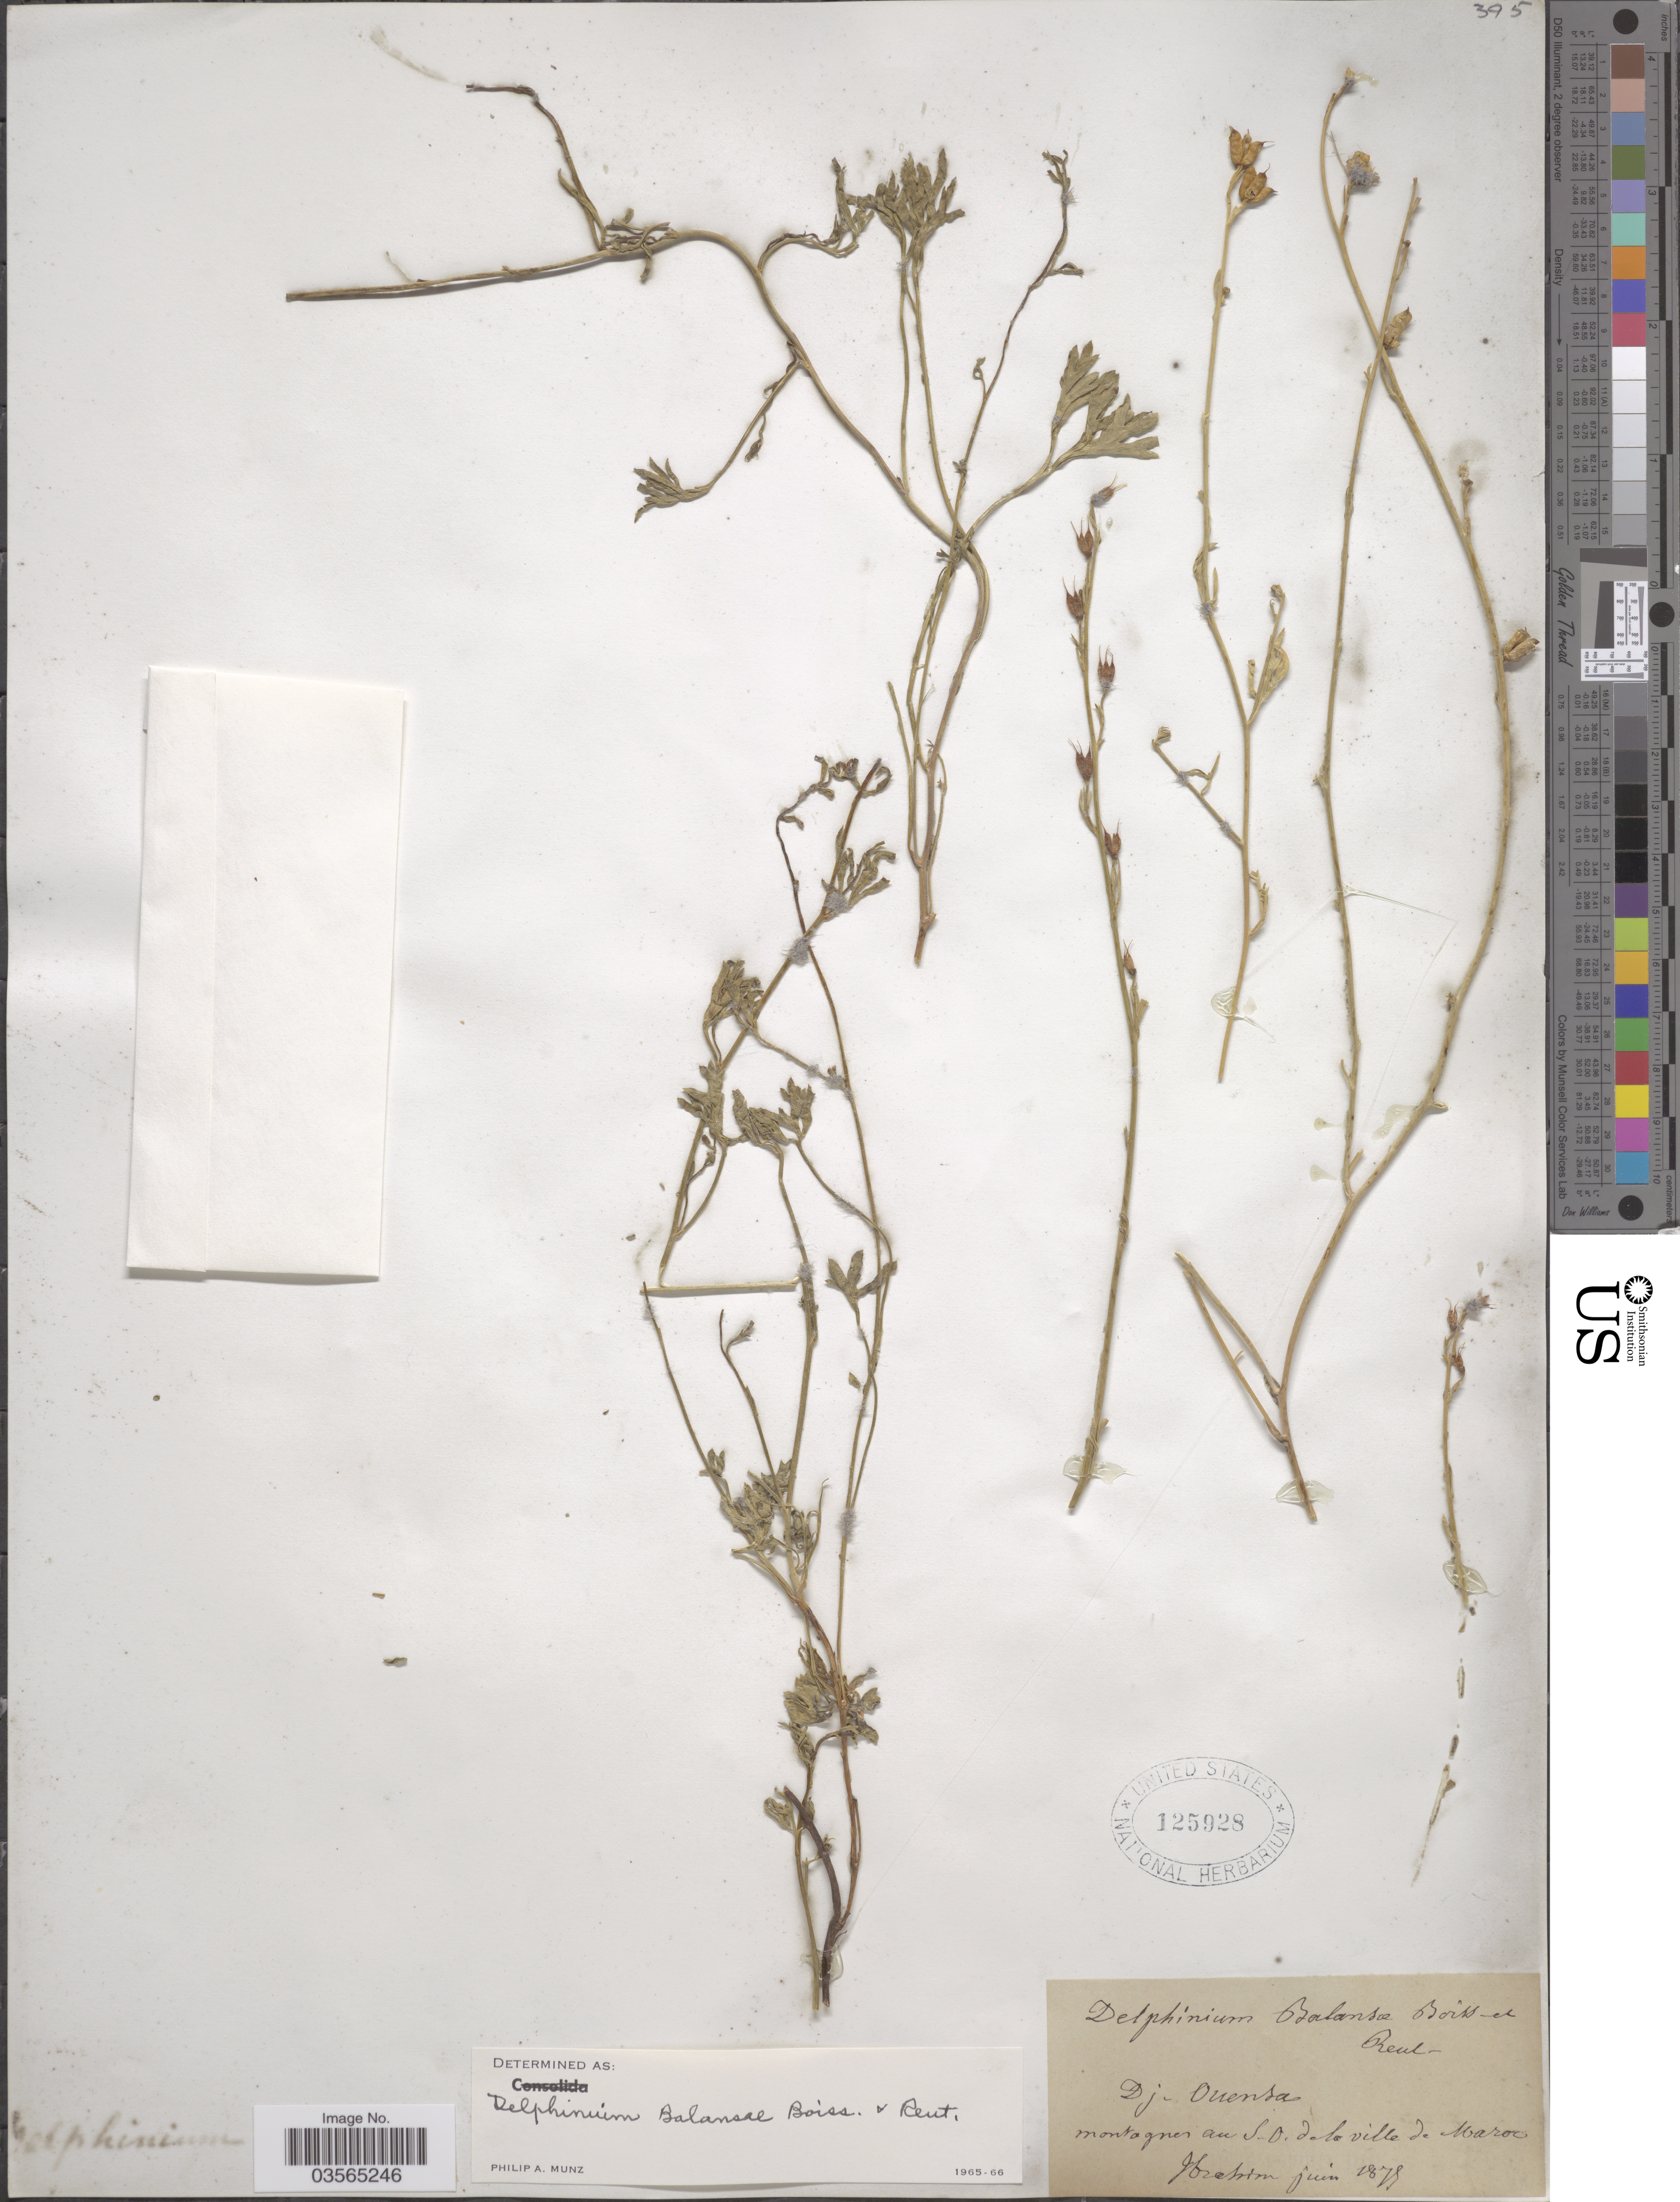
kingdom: Plantae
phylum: Tracheophyta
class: Magnoliopsida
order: Ranunculales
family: Ranunculaceae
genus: Delphinium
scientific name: Delphinium balansae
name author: Boiss. & Reut.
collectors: -. Ibrahim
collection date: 1875-06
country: Morocco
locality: Dj-Ouensa montagnes au S.O. dela ville de Maroc.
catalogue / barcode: US 125928